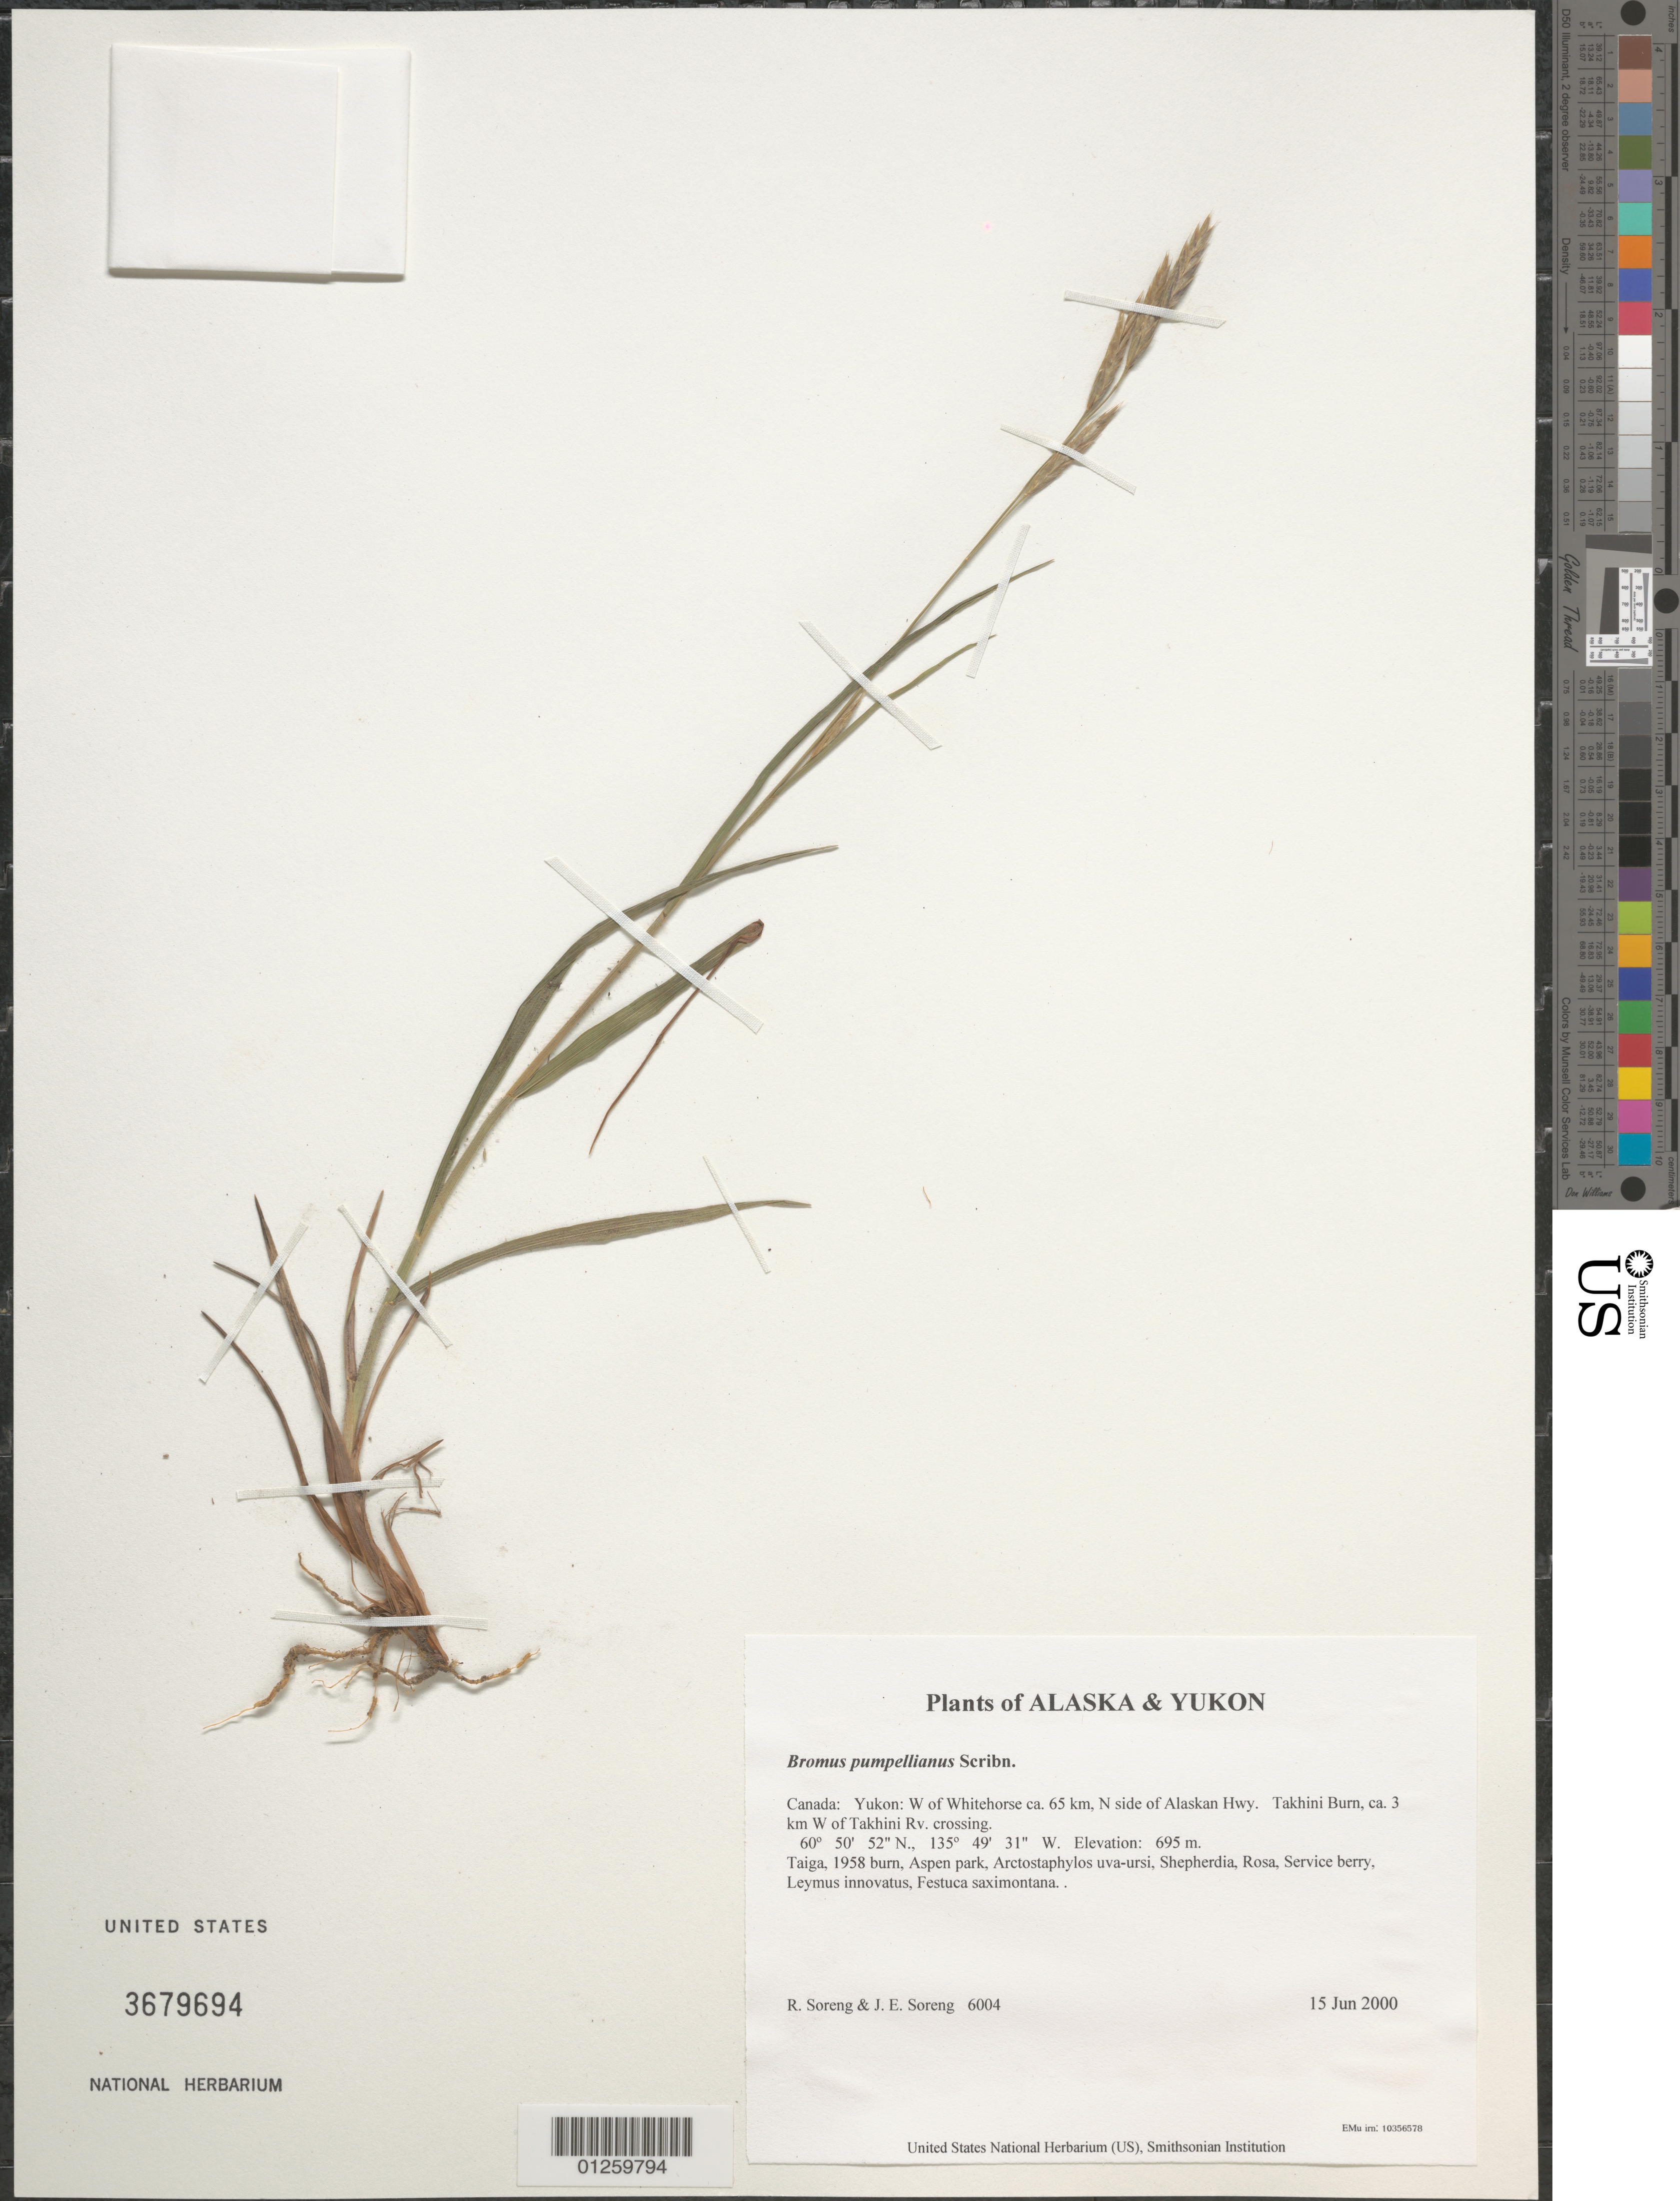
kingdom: Plantae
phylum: Tracheophyta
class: Liliopsida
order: Poales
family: Poaceae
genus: Bromus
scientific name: Bromus pumpellianus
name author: Scribn.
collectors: R. J. Soreng & J. E. Soreng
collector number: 6004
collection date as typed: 15 Jun 2000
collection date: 2000-06-15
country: Canada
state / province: Yukon Territory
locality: W of Whitehorse ca. 65 km, N side of Alaskan Hwy. Takhini Burn, ca. 3 km W of Takhini Rv. crossing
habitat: Taiga, 1958 burn, Aspen park, Arctostaphylos uva-ursi, Shepherdia, Rosa, Service berry, Leymus innovatus, Festuca saximontana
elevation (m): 695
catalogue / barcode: US 3679694